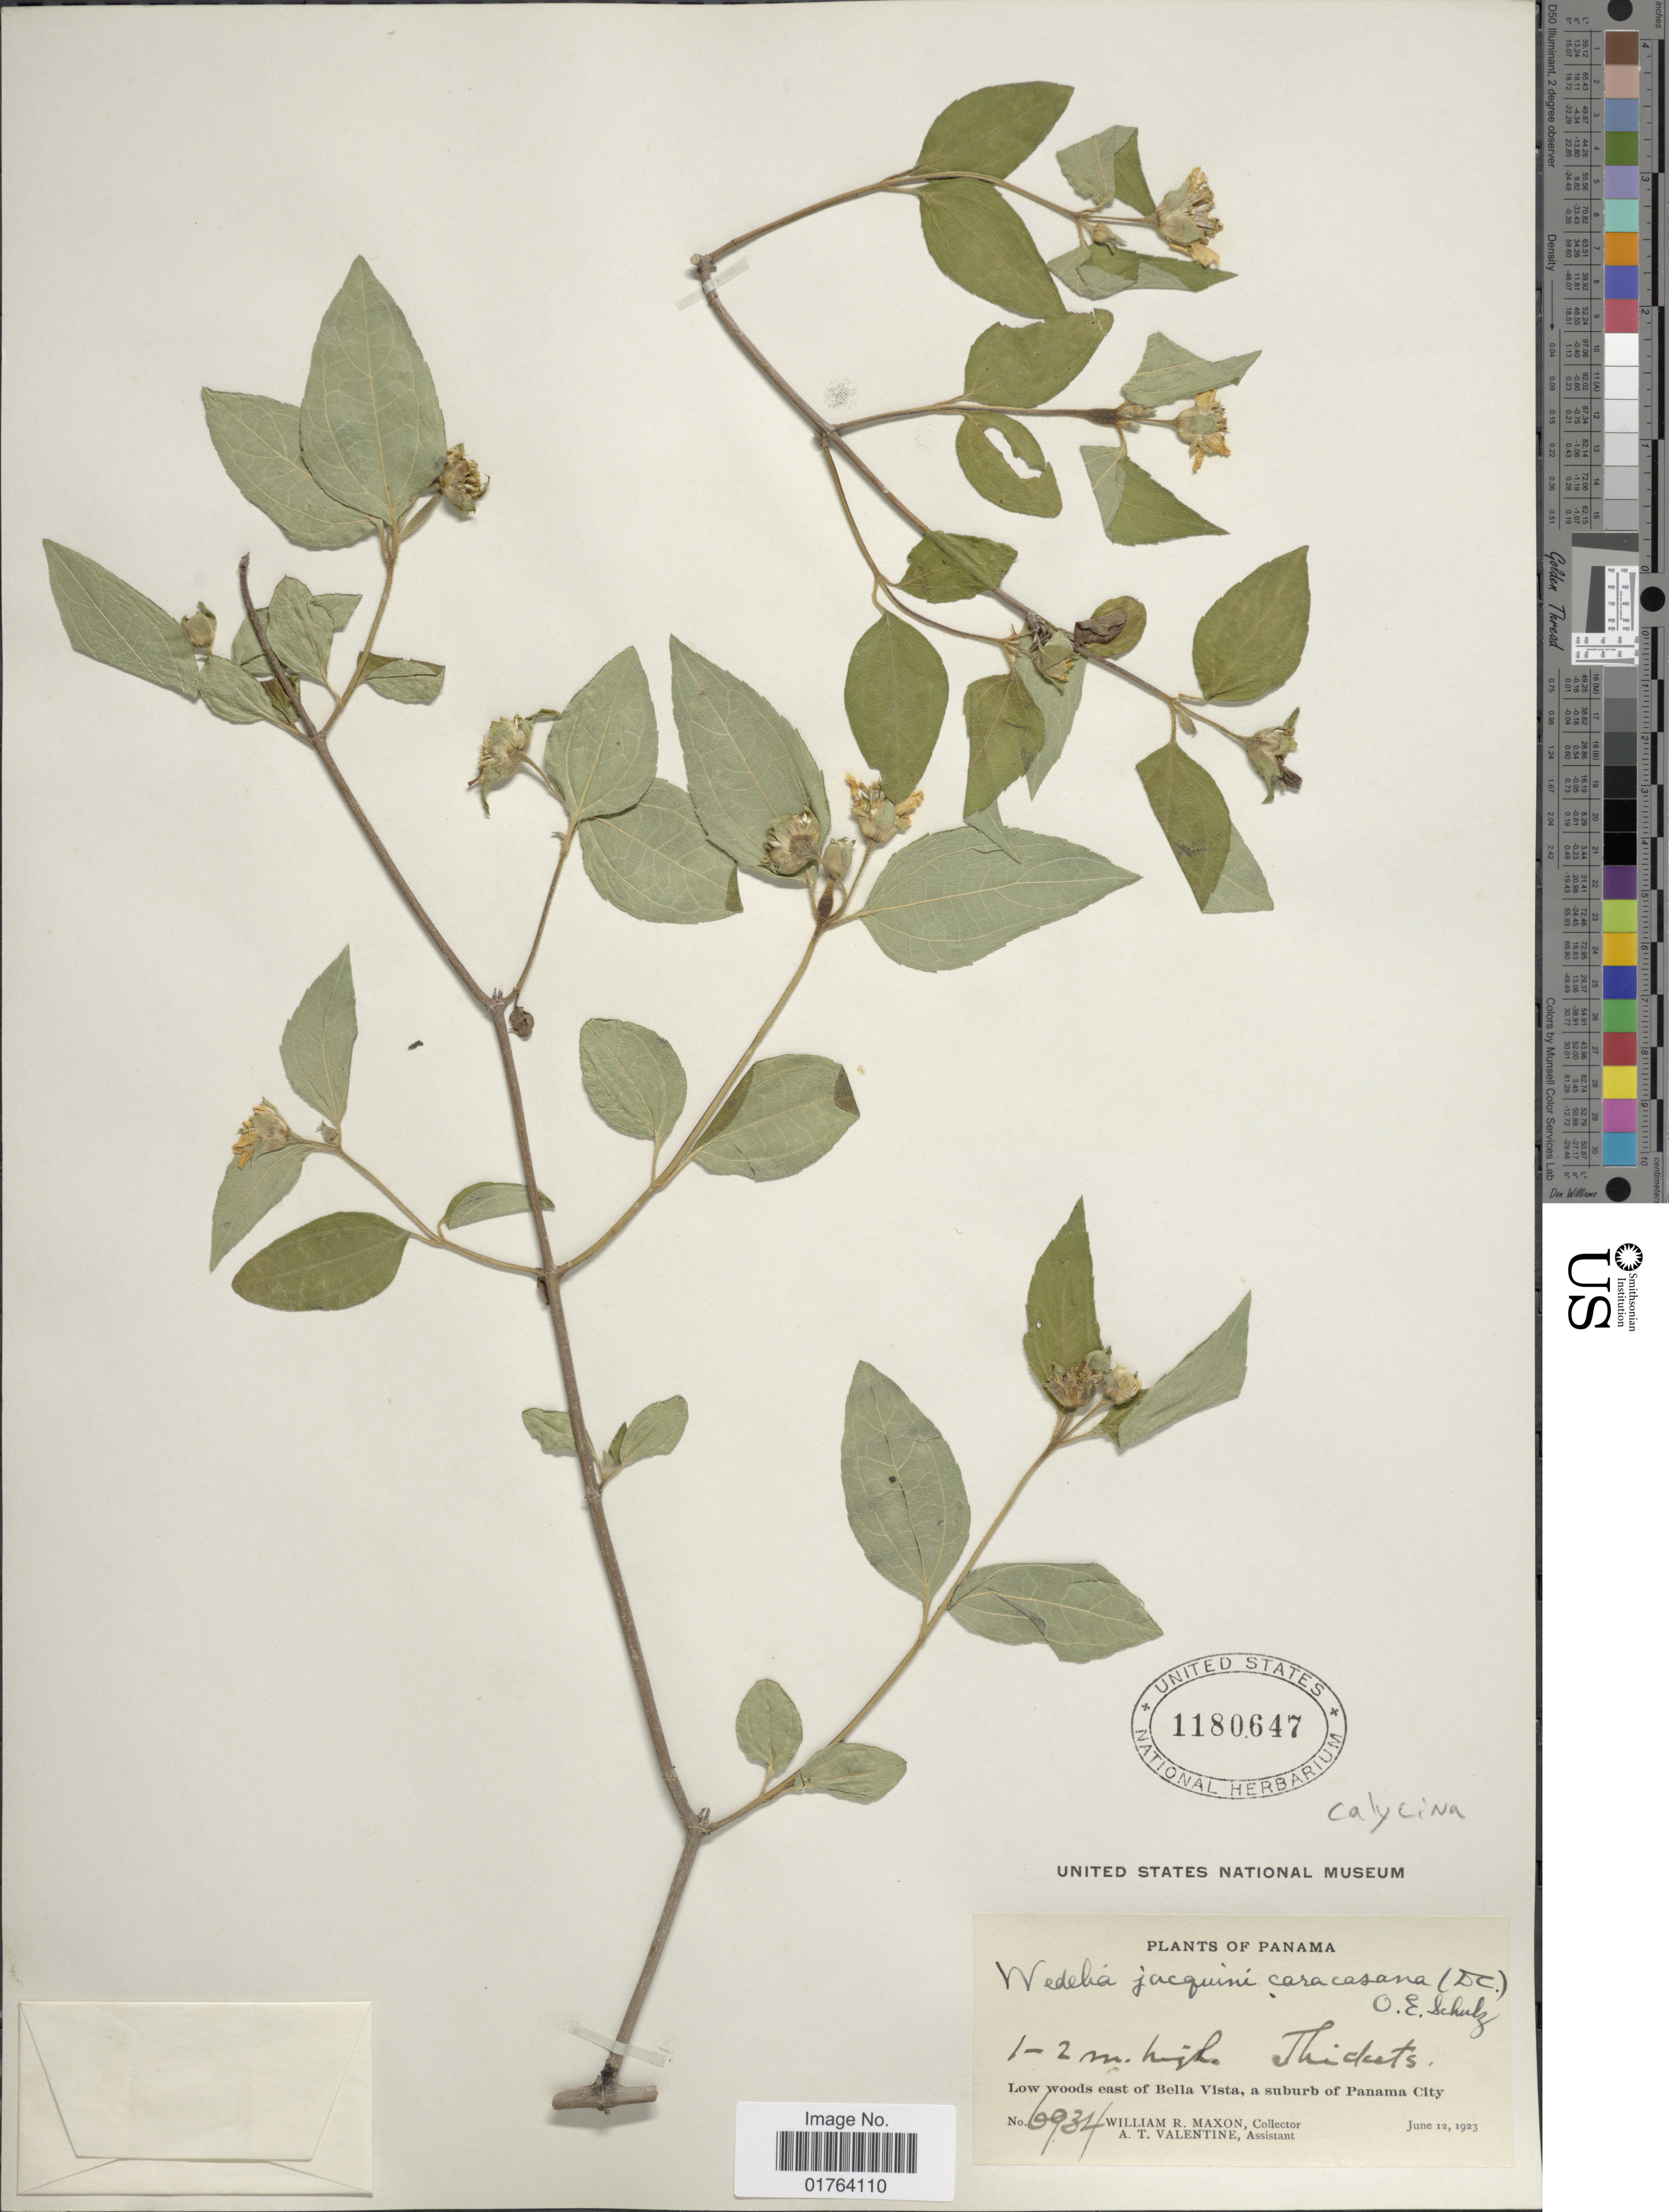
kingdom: Plantae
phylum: Tracheophyta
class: Magnoliopsida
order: Asterales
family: Asteraceae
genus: Wedelia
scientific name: Wedelia calycina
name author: Rich.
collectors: W. R. Maxon & A. Valentine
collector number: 6934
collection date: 1923-06-12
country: Panama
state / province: Panamá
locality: Low woods east of Bella Vista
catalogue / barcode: US 1180647